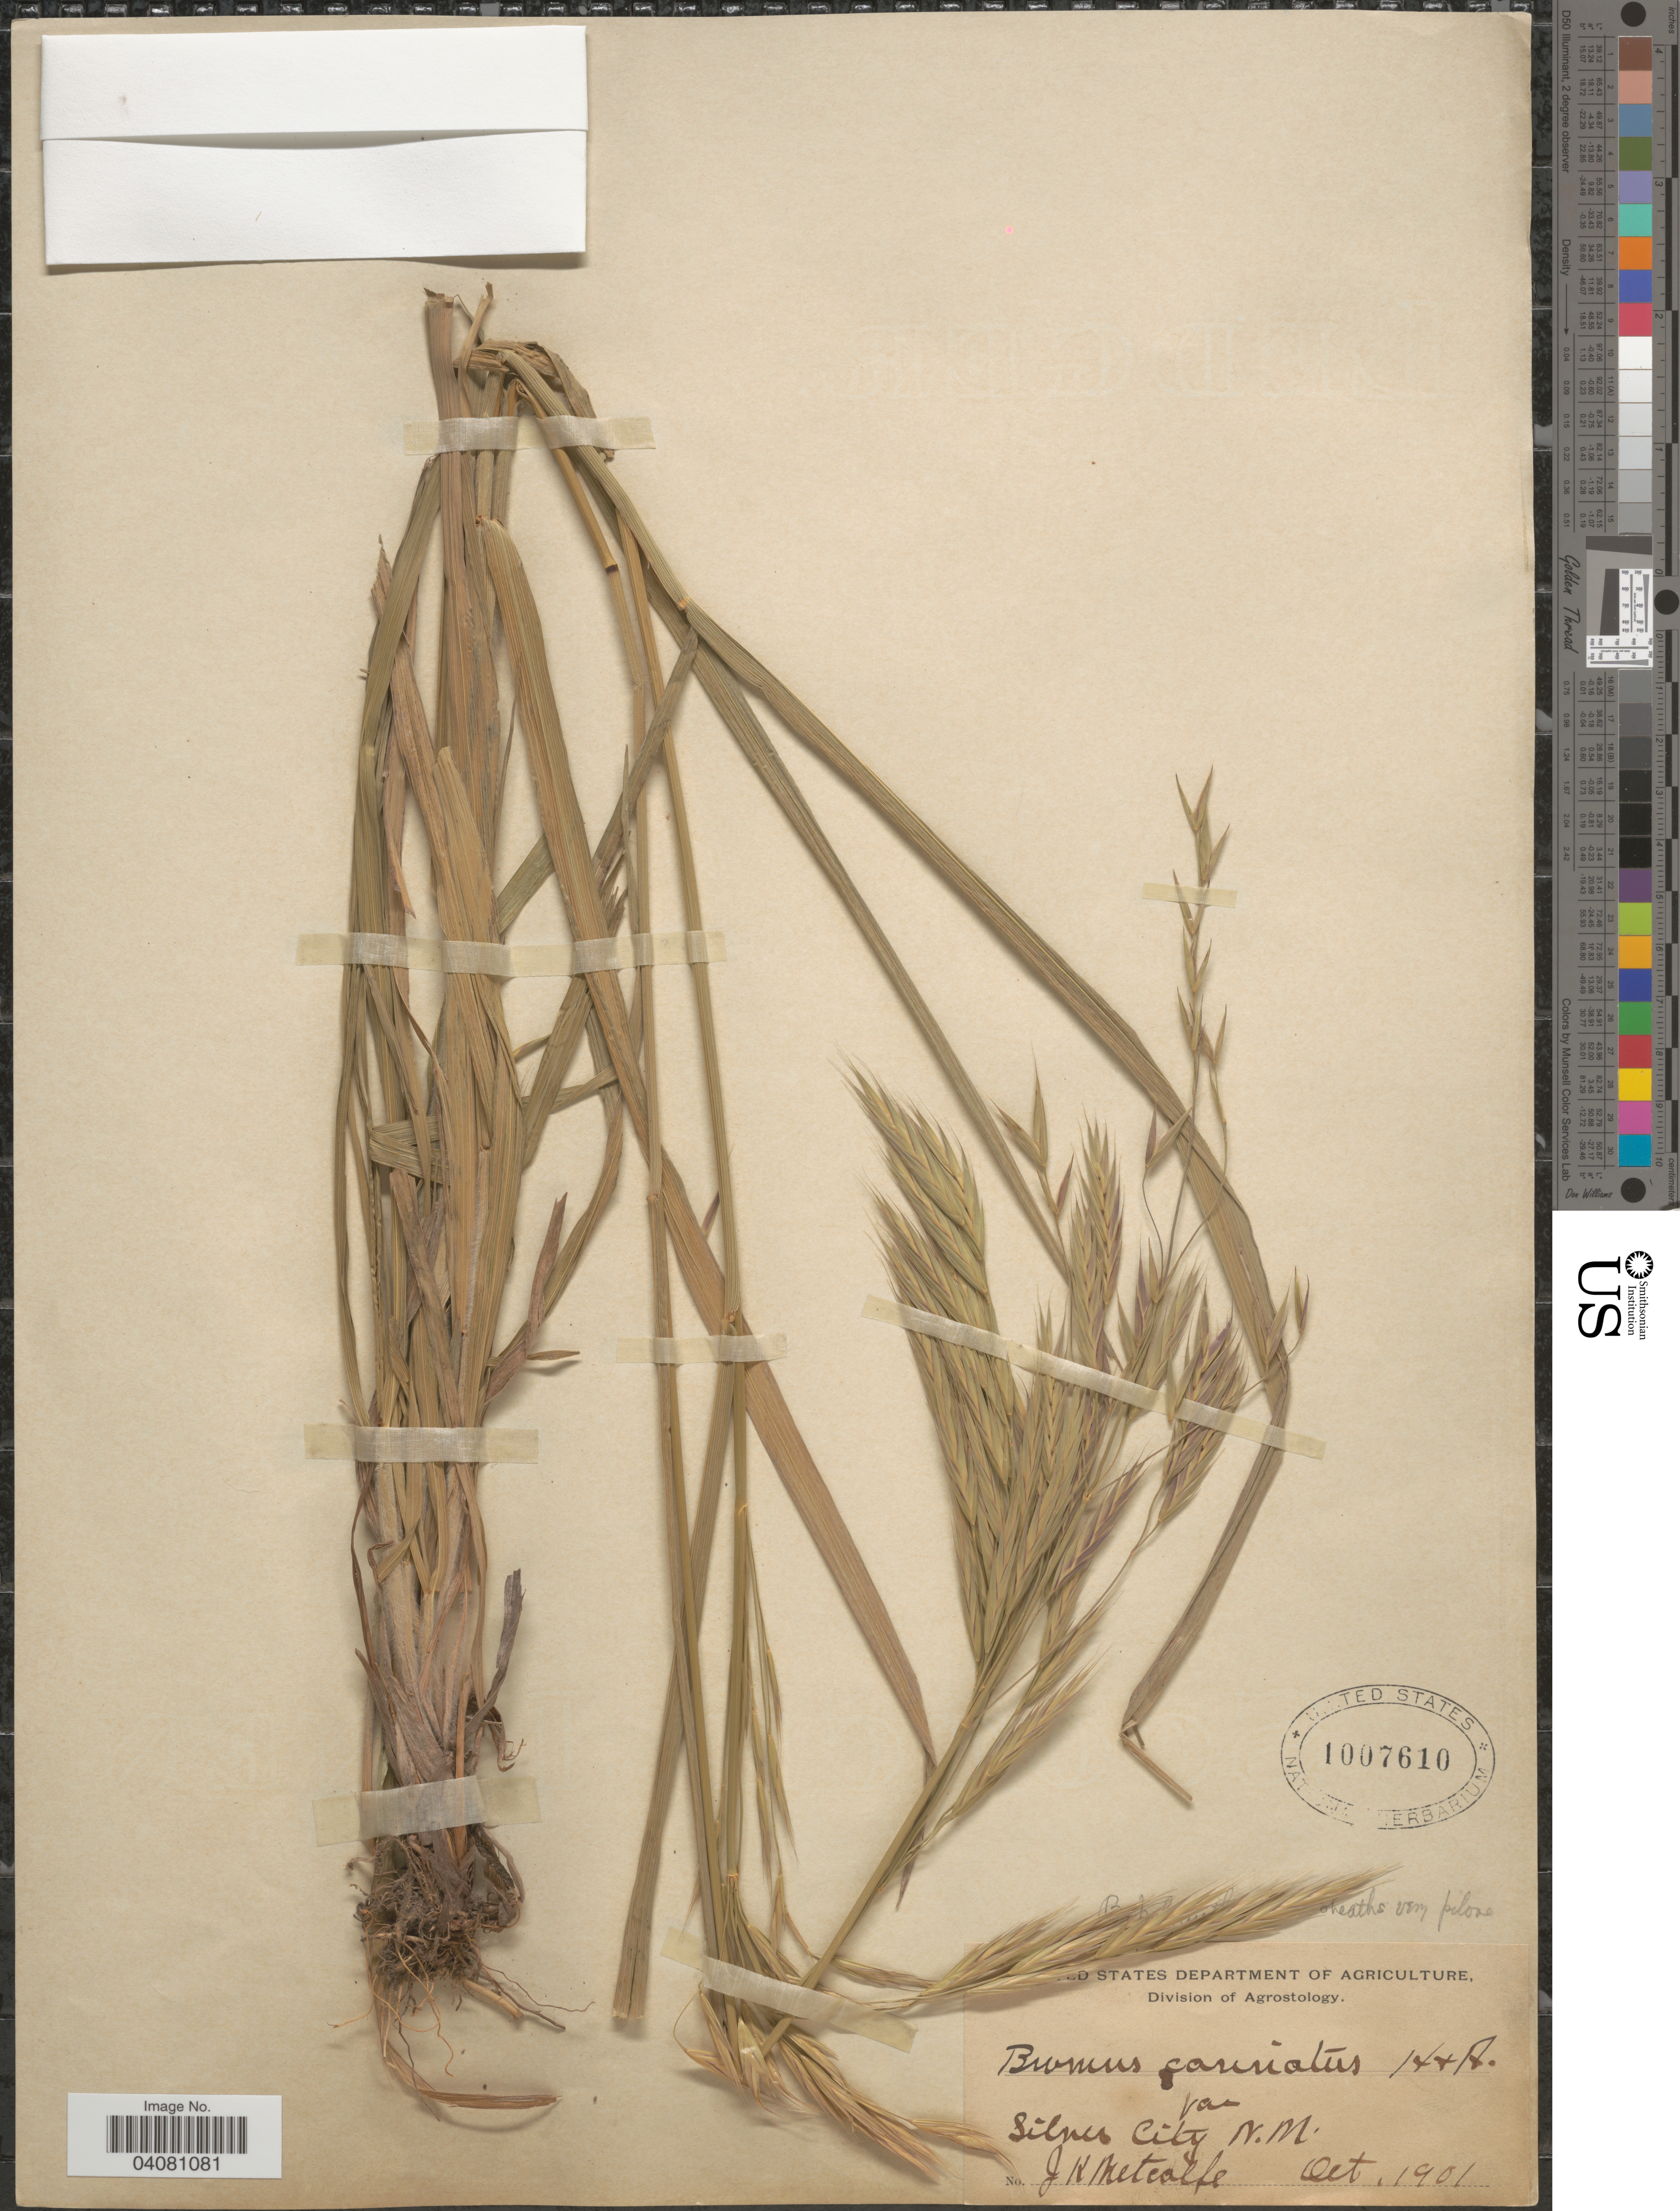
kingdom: Plantae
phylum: Tracheophyta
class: Liliopsida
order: Poales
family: Poaceae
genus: Bromus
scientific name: Bromus carinatus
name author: Hook. & Arn.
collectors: J. Metcalfe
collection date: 1901-10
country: United States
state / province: New Mexico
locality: Silver City.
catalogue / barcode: US 1007610